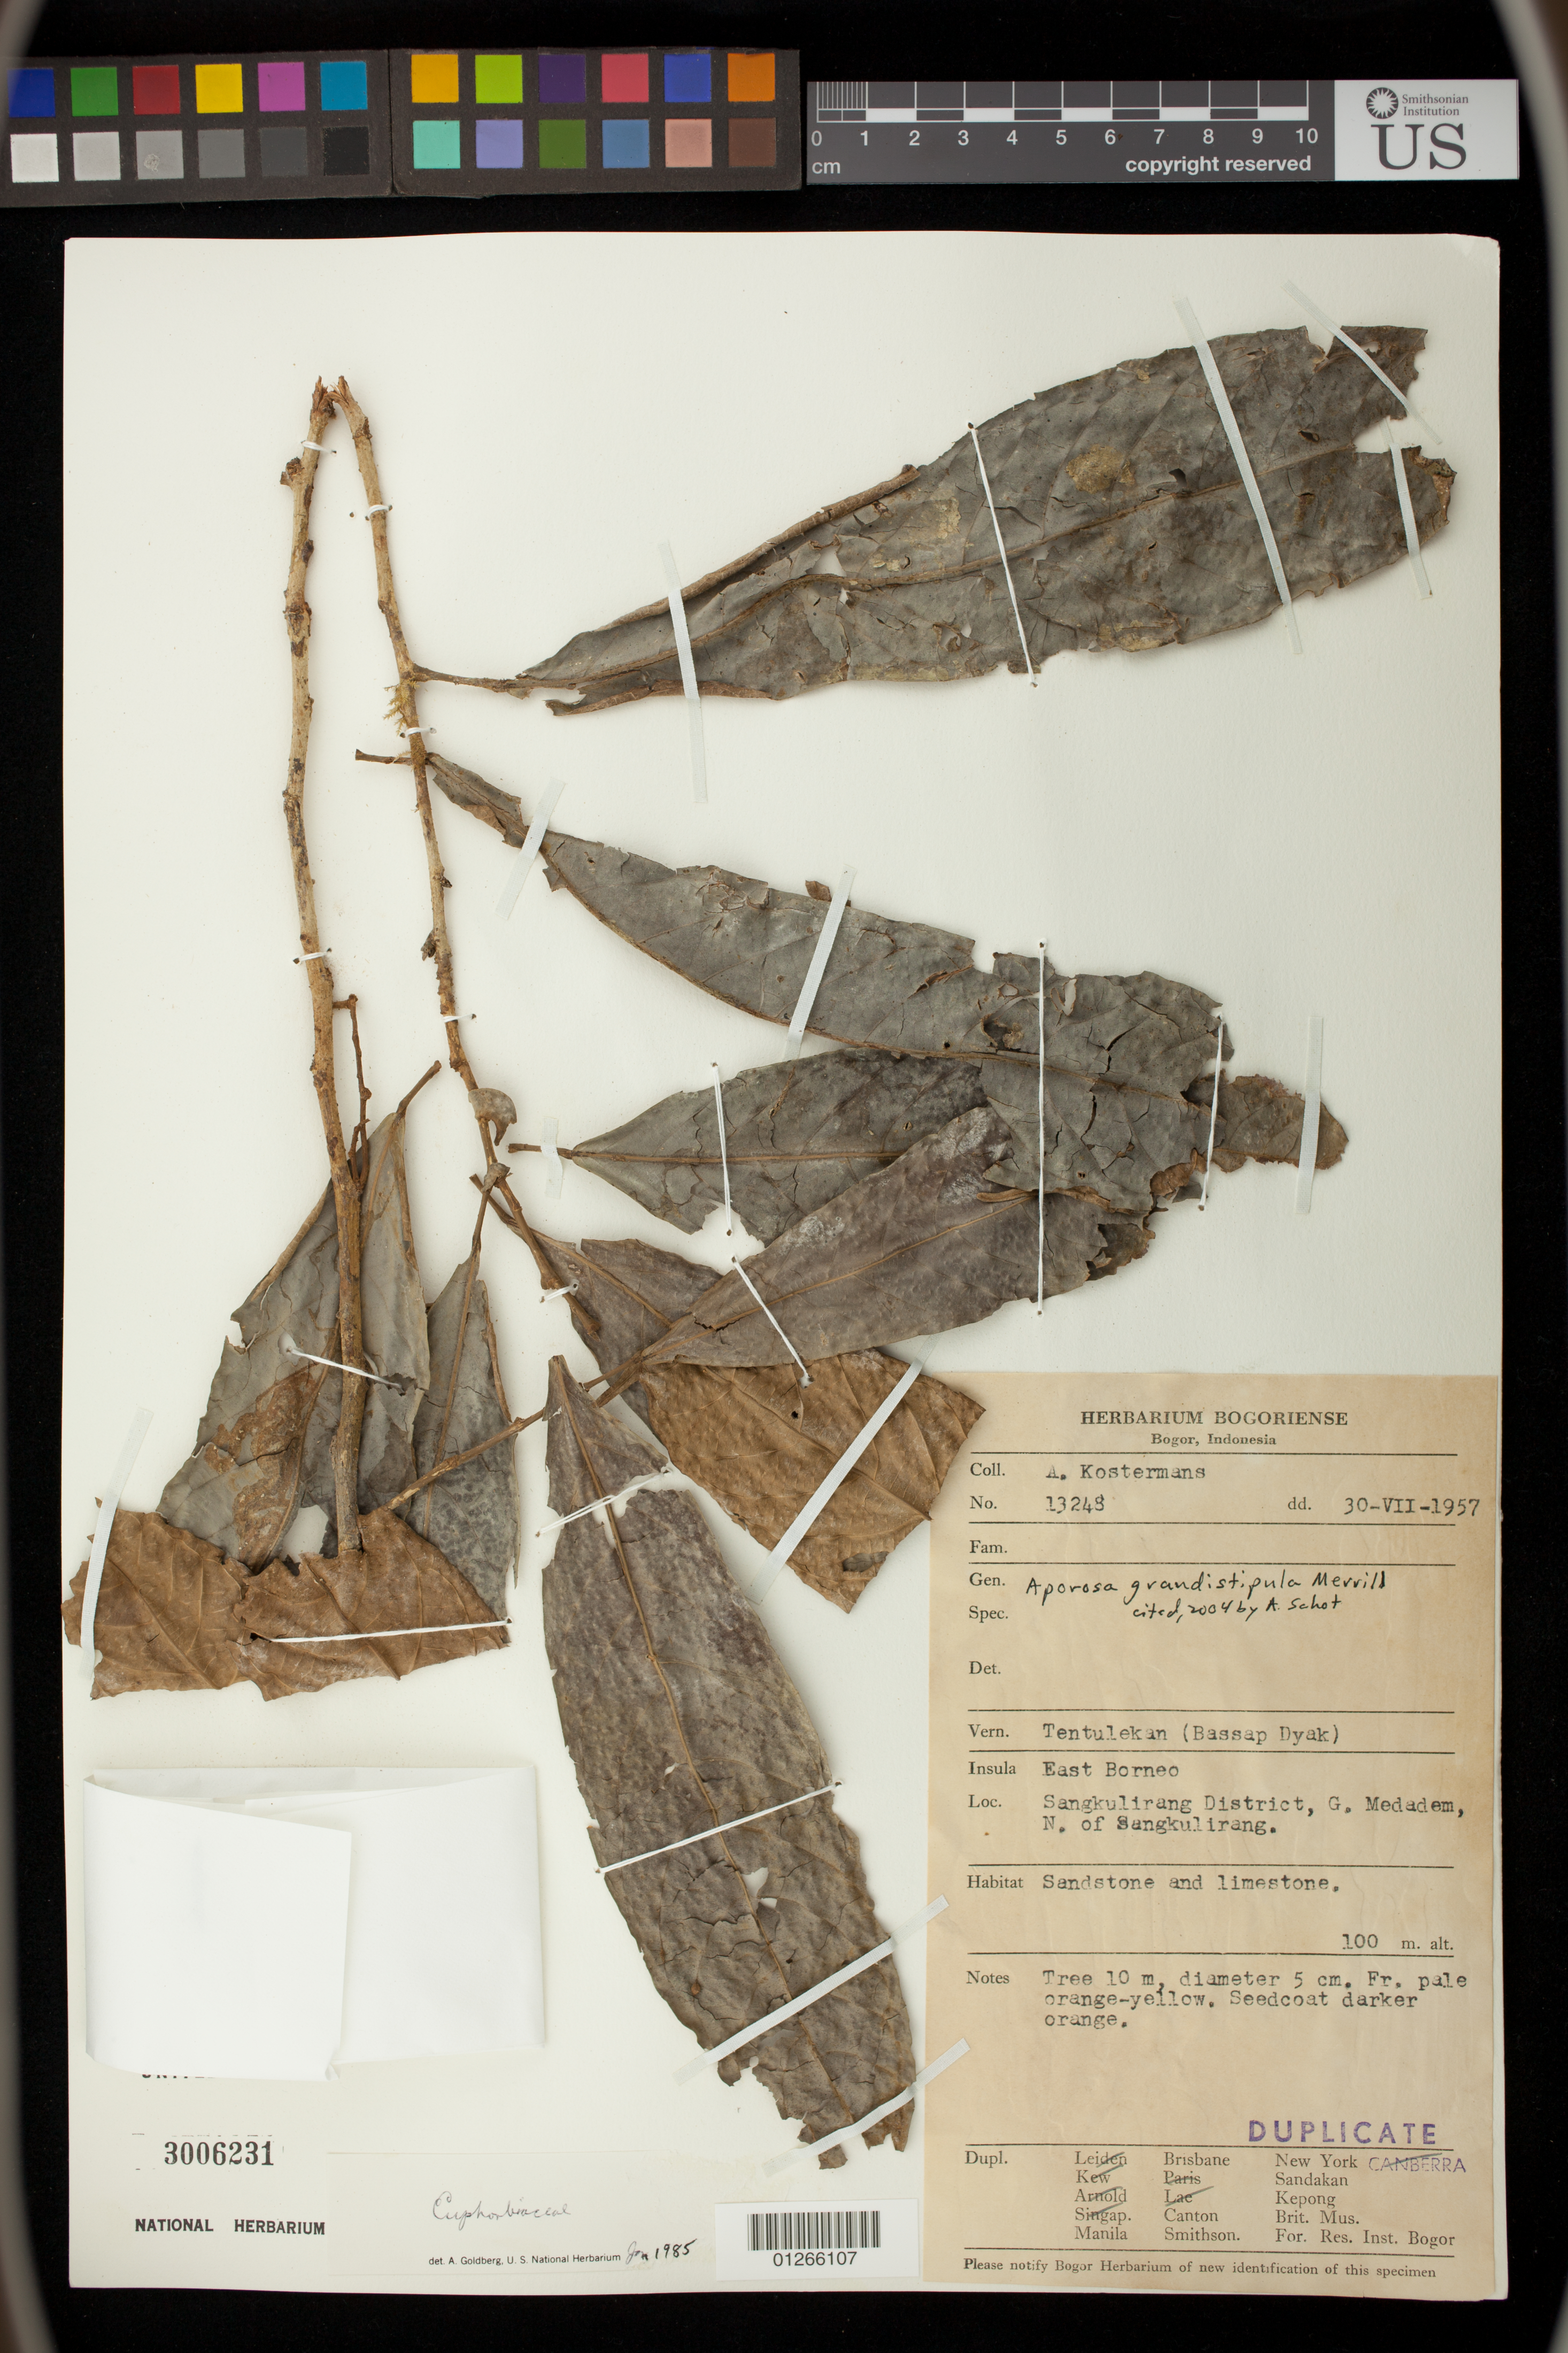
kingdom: Plantae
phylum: Tracheophyta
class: Magnoliopsida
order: Malpighiales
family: Phyllanthaceae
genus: Aporosa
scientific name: Aporosa grandistipula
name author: Merr.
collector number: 13248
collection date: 1957-07-30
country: Indonesia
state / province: Kalimantan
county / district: Kalimantan Timur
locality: Insula: East Borneo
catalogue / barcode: US 3006231